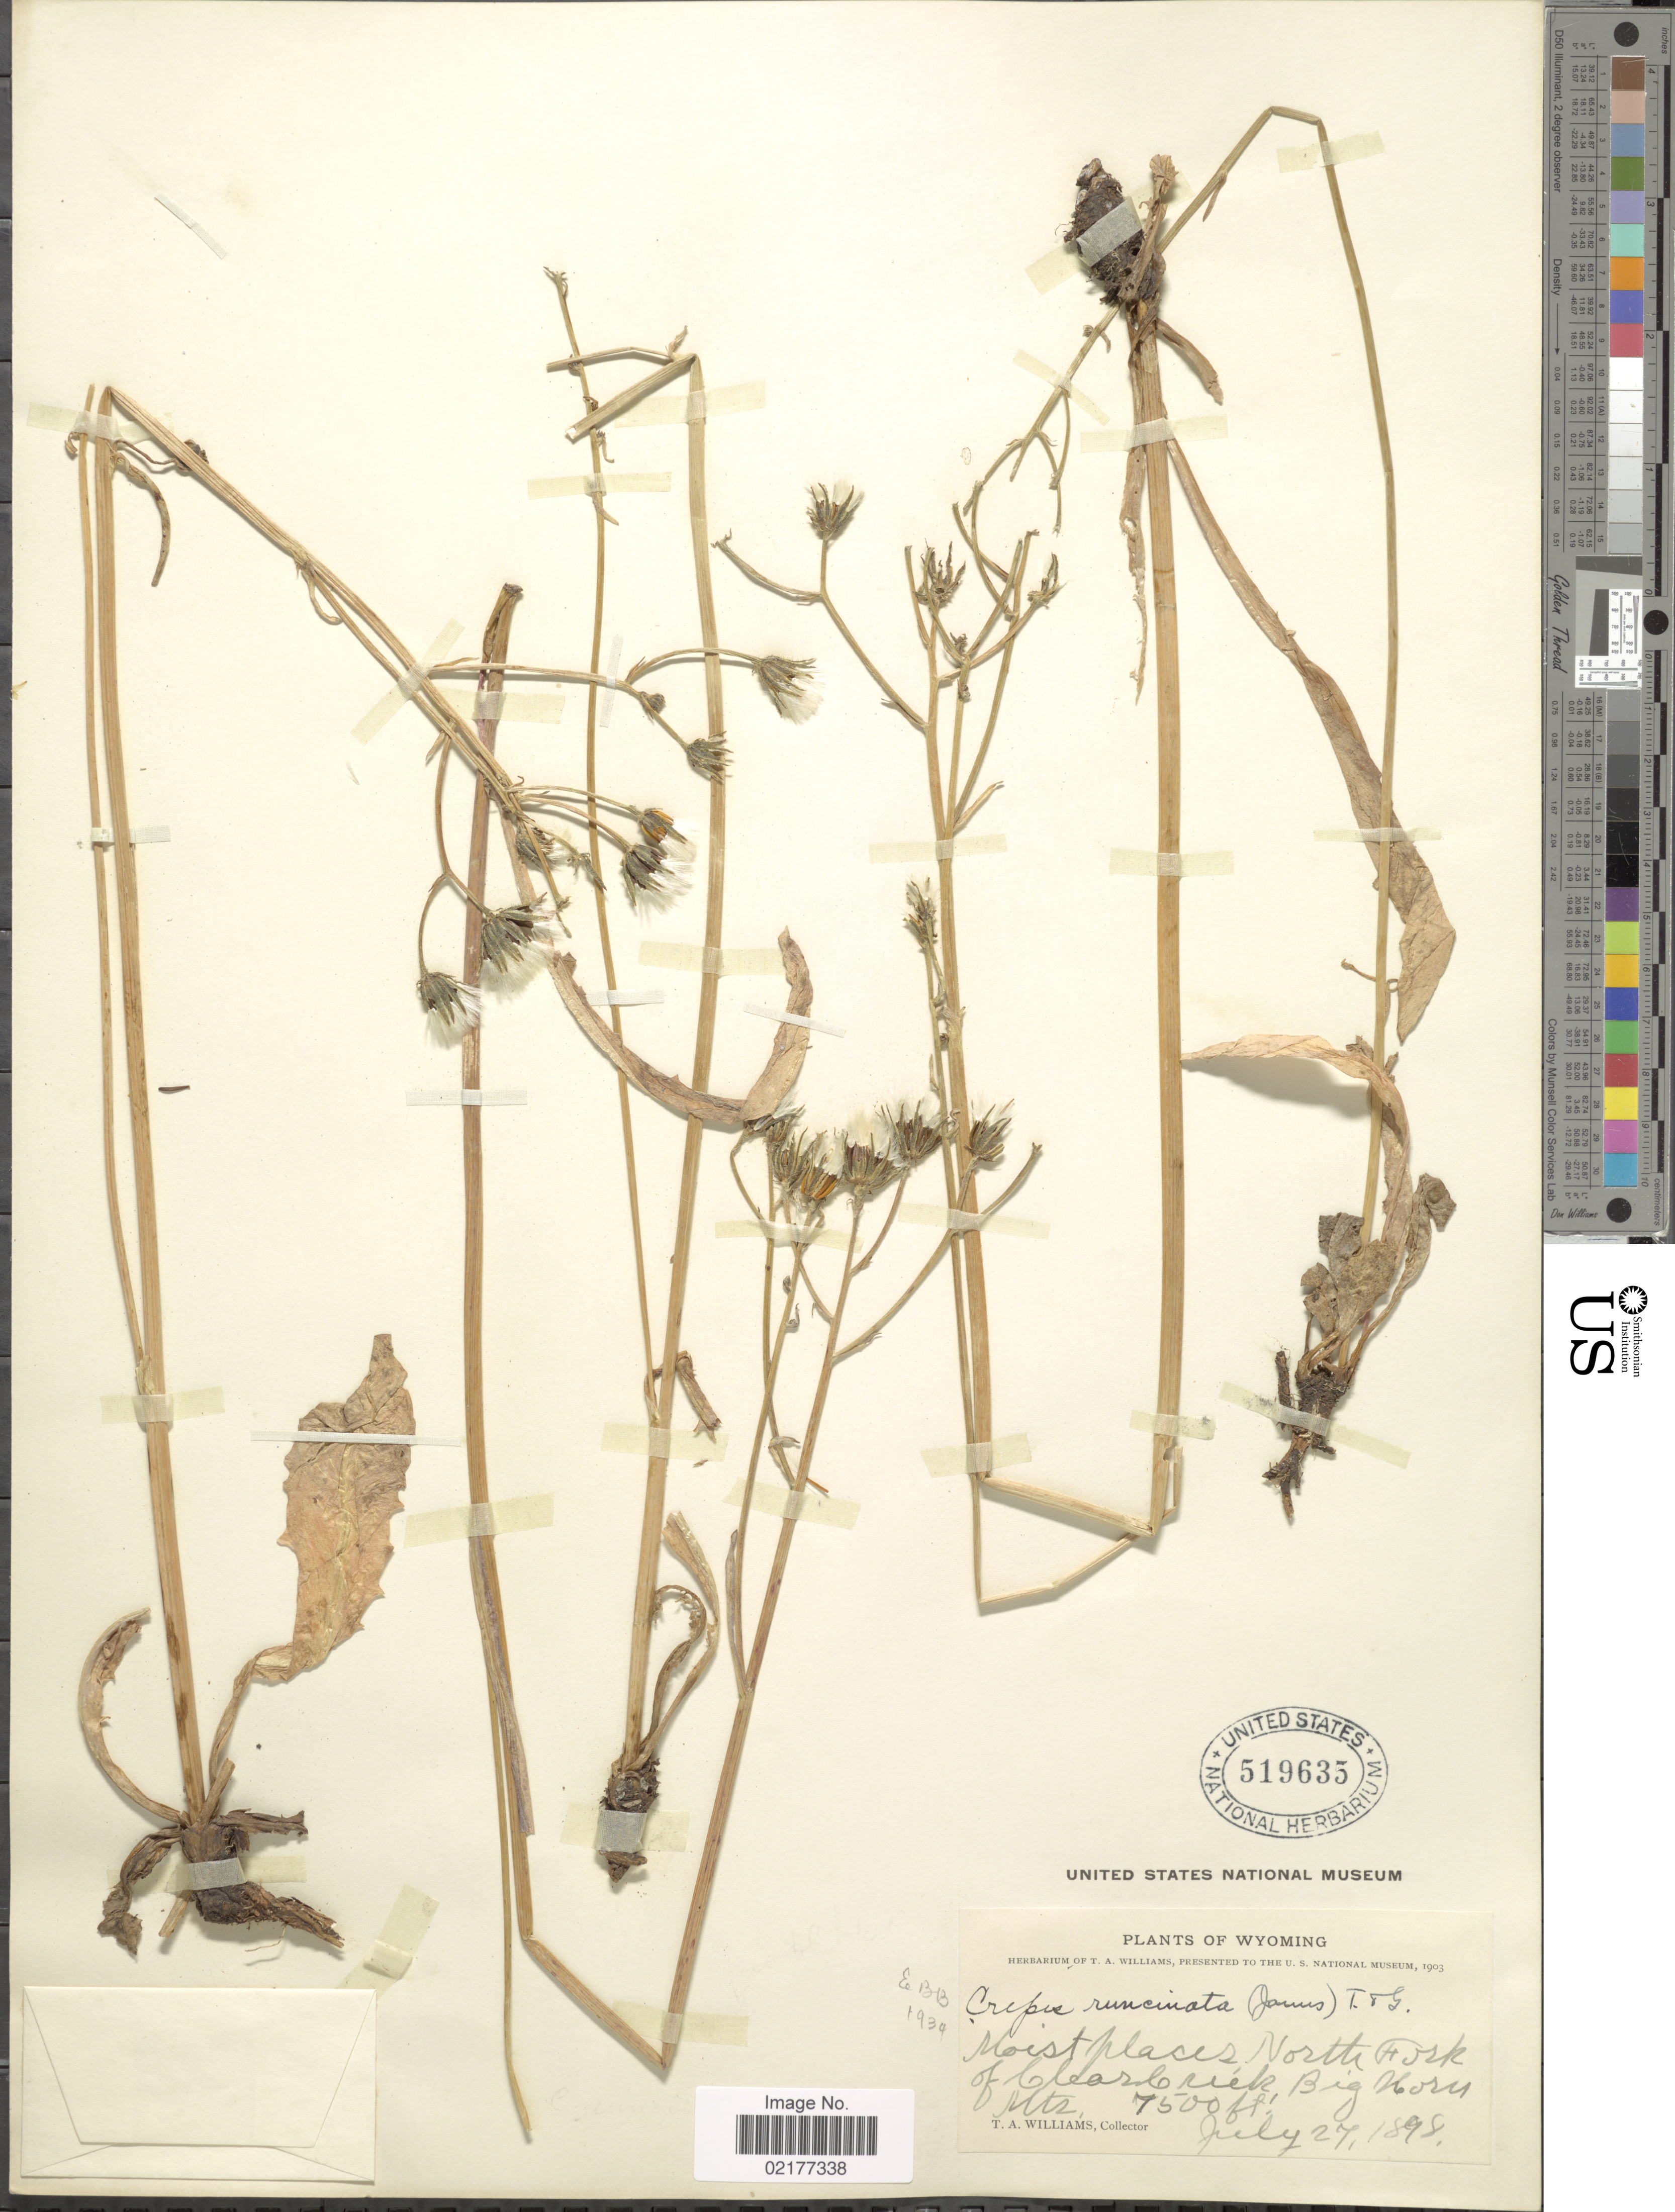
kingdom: Plantae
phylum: Tracheophyta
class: Magnoliopsida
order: Asterales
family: Asteraceae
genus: Crepis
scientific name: Crepis runcinata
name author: Torr. & A. Gray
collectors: T. A. Williams (herbarium)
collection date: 1898-07-27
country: United States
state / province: Wyoming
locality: Moist places North Forl of Clear Creek, Big Horn Mts.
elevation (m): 2286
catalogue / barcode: US 519635